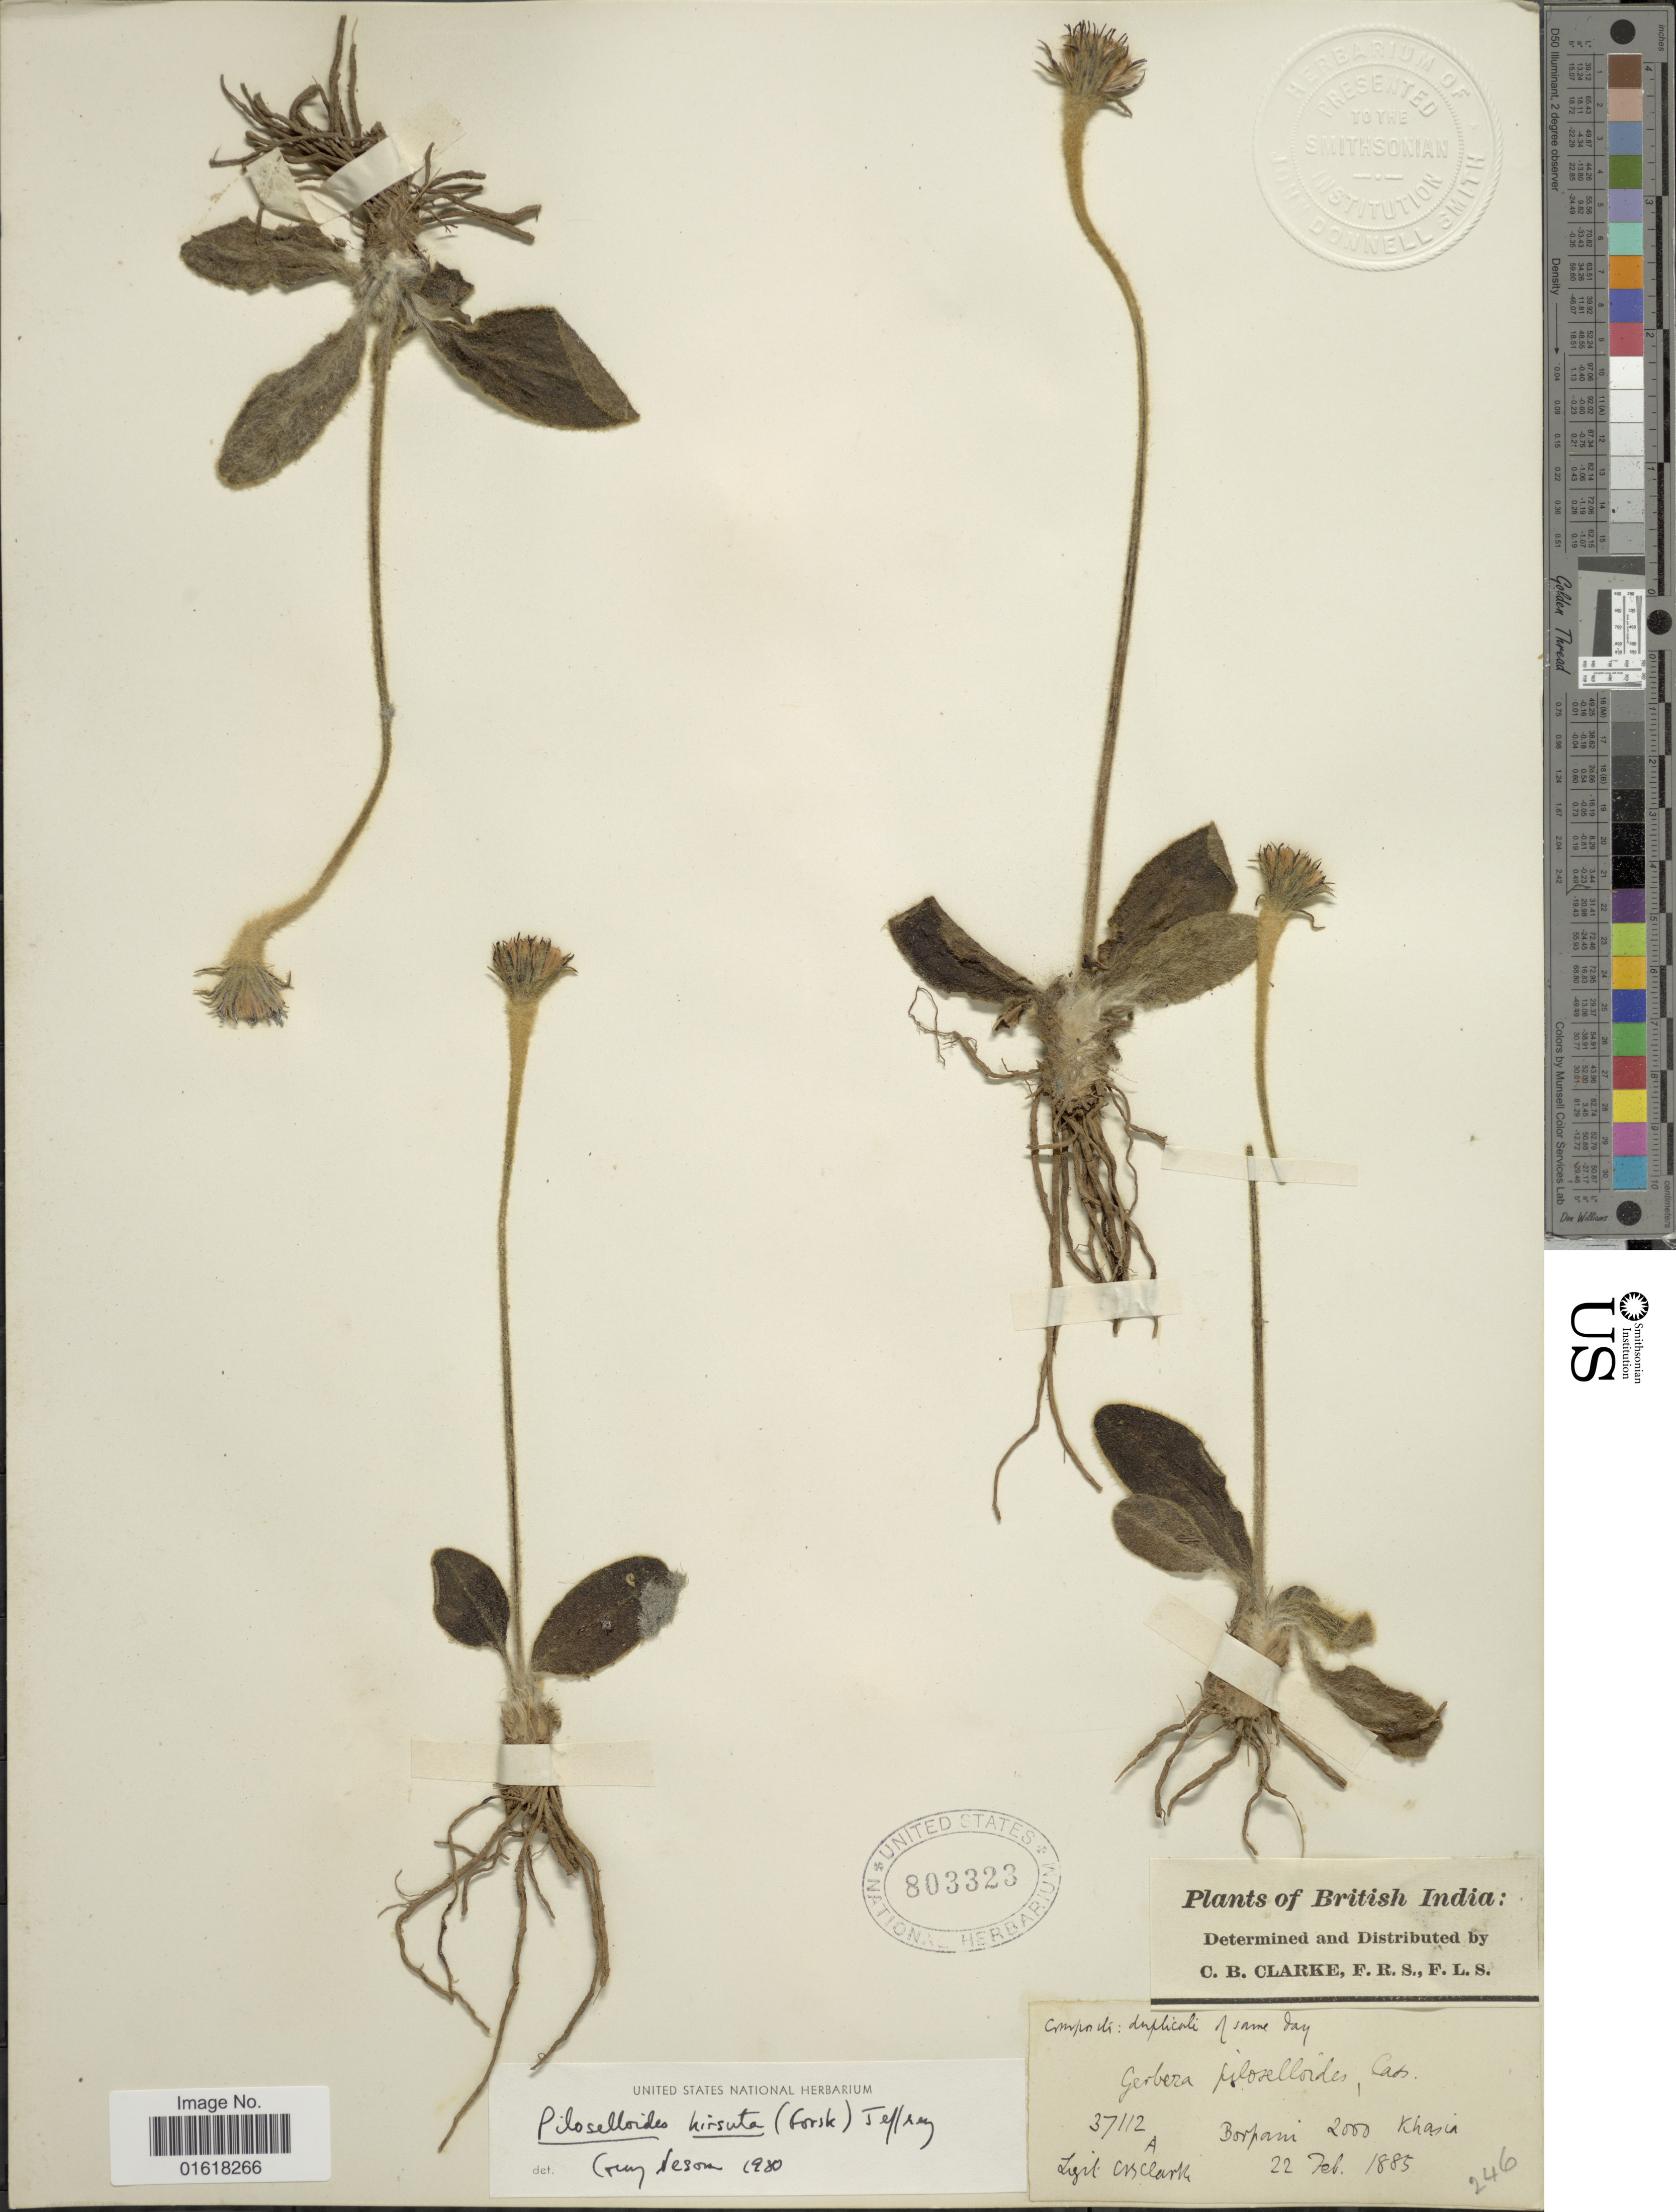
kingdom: Plantae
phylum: Tracheophyta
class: Magnoliopsida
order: Asterales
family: Asteraceae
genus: Piloselloides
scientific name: Piloselloides hirsuta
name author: (Forssk.) C. Jeffrey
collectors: C. B. Clarke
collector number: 37112A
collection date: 1885-02-22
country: India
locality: British India. Borpani Khasia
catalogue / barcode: US 803323